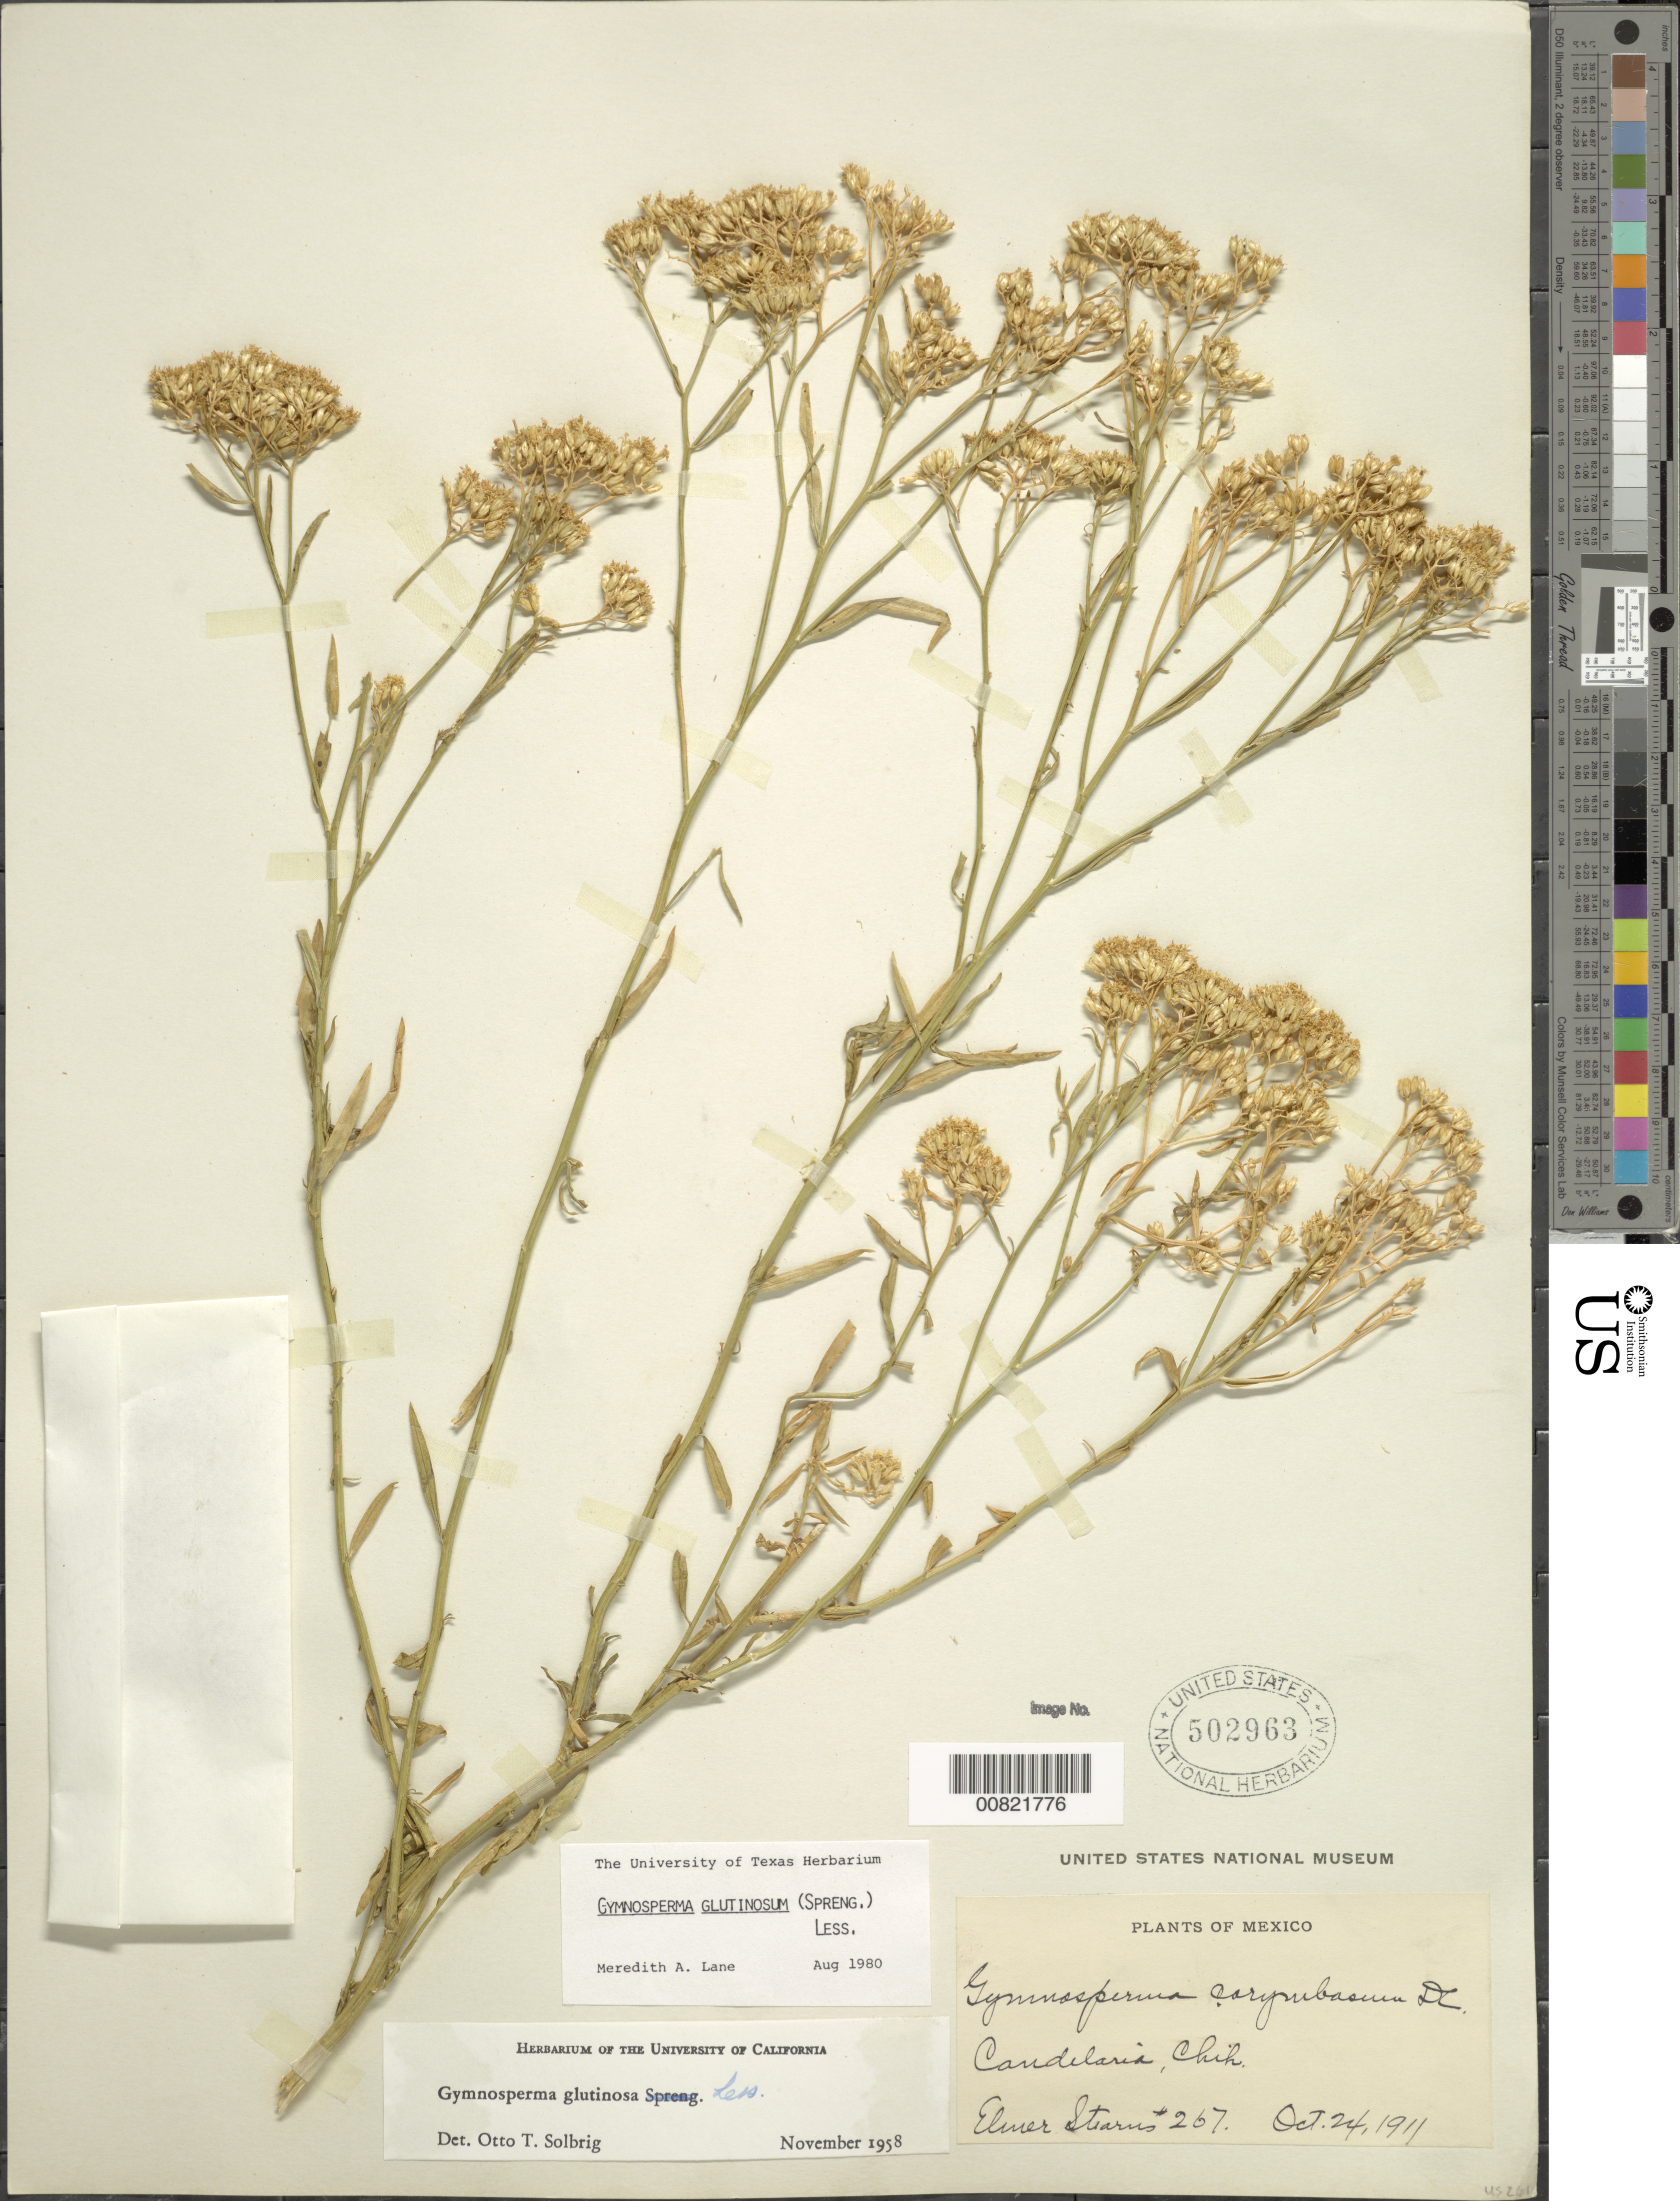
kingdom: Plantae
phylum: Tracheophyta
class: Magnoliopsida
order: Asterales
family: Asteraceae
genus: Gymnosperma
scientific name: Gymnosperma glutinosum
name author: (Spreng.) Less.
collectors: E. Stearns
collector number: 267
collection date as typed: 24 Oct 1911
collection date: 1911-10-24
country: Mexico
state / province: Chihuahua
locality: Candelaria, Chihuahua.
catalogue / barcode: US 502963